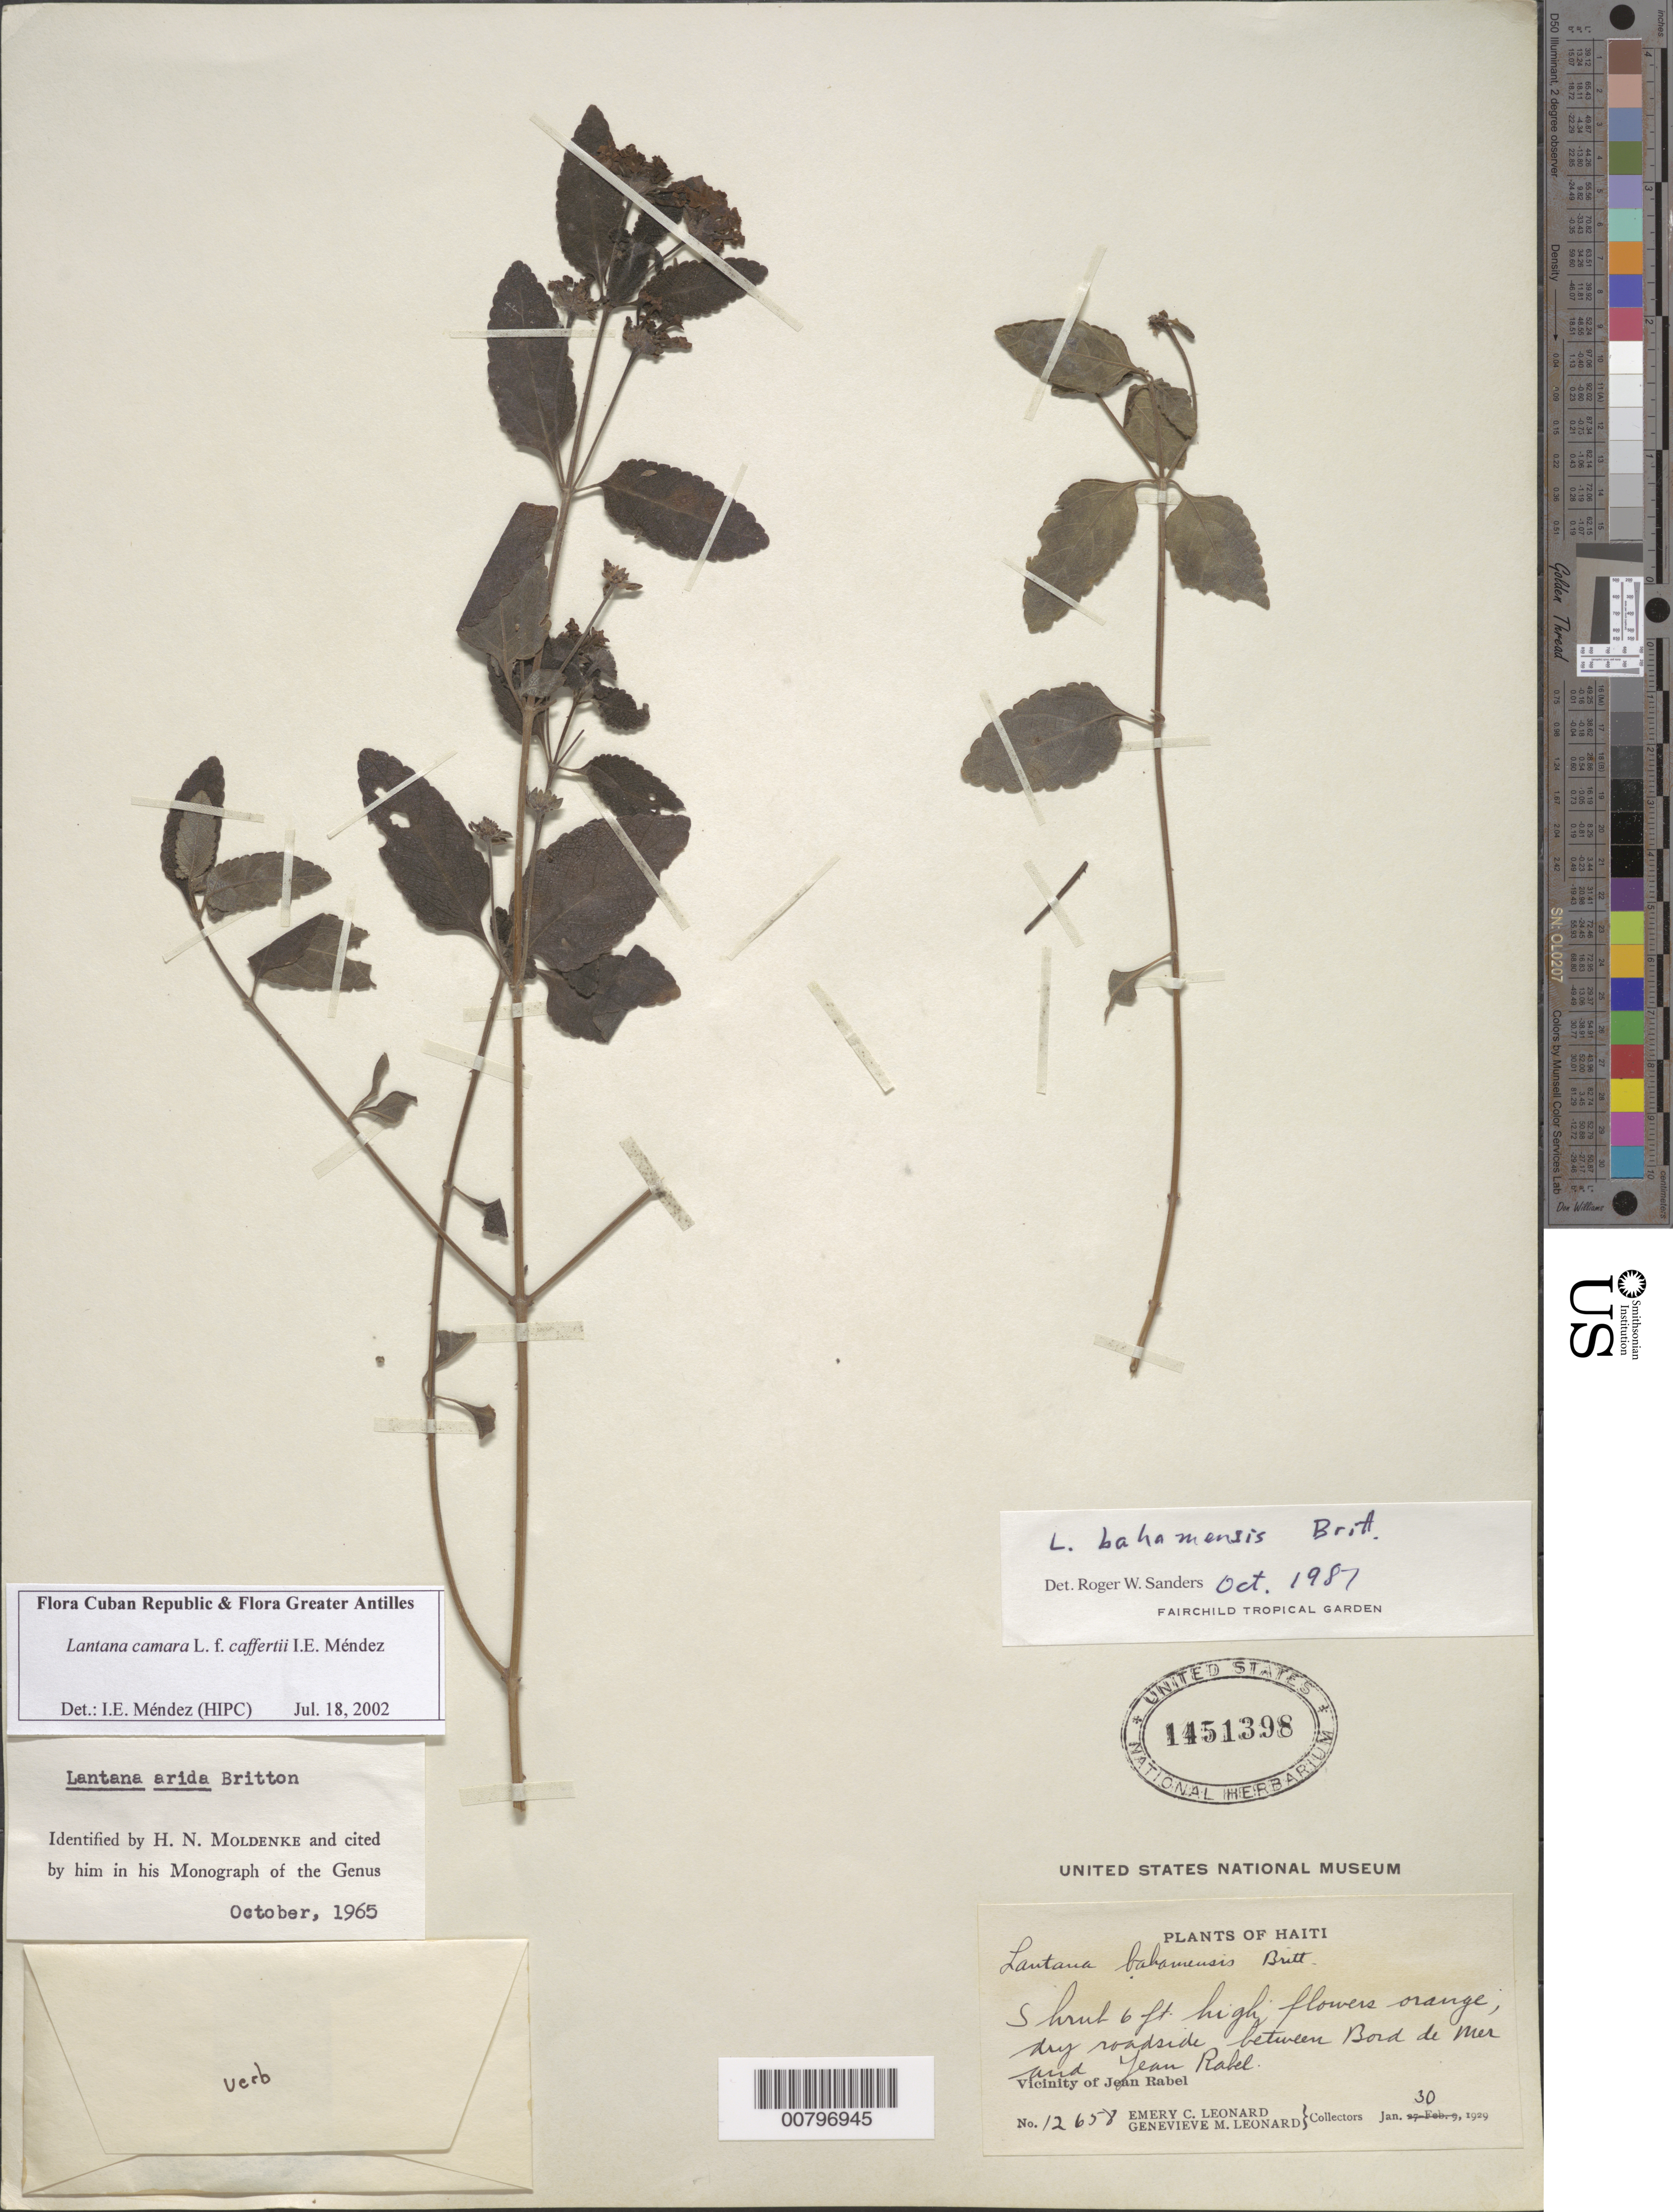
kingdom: Plantae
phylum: Tracheophyta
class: Magnoliopsida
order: Lamiales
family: Verbenaceae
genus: Lantana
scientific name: Lantana camara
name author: L.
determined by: Méndez, Isidro E., (HIPC)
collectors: E. C. Leonard & G. M. Leonard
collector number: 12658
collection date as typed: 30 Jan 1929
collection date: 1929-01-30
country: Haiti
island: Hispaniola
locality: Between Bord de Mer and Jean Rabel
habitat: Dry roadside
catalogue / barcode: US 1451398